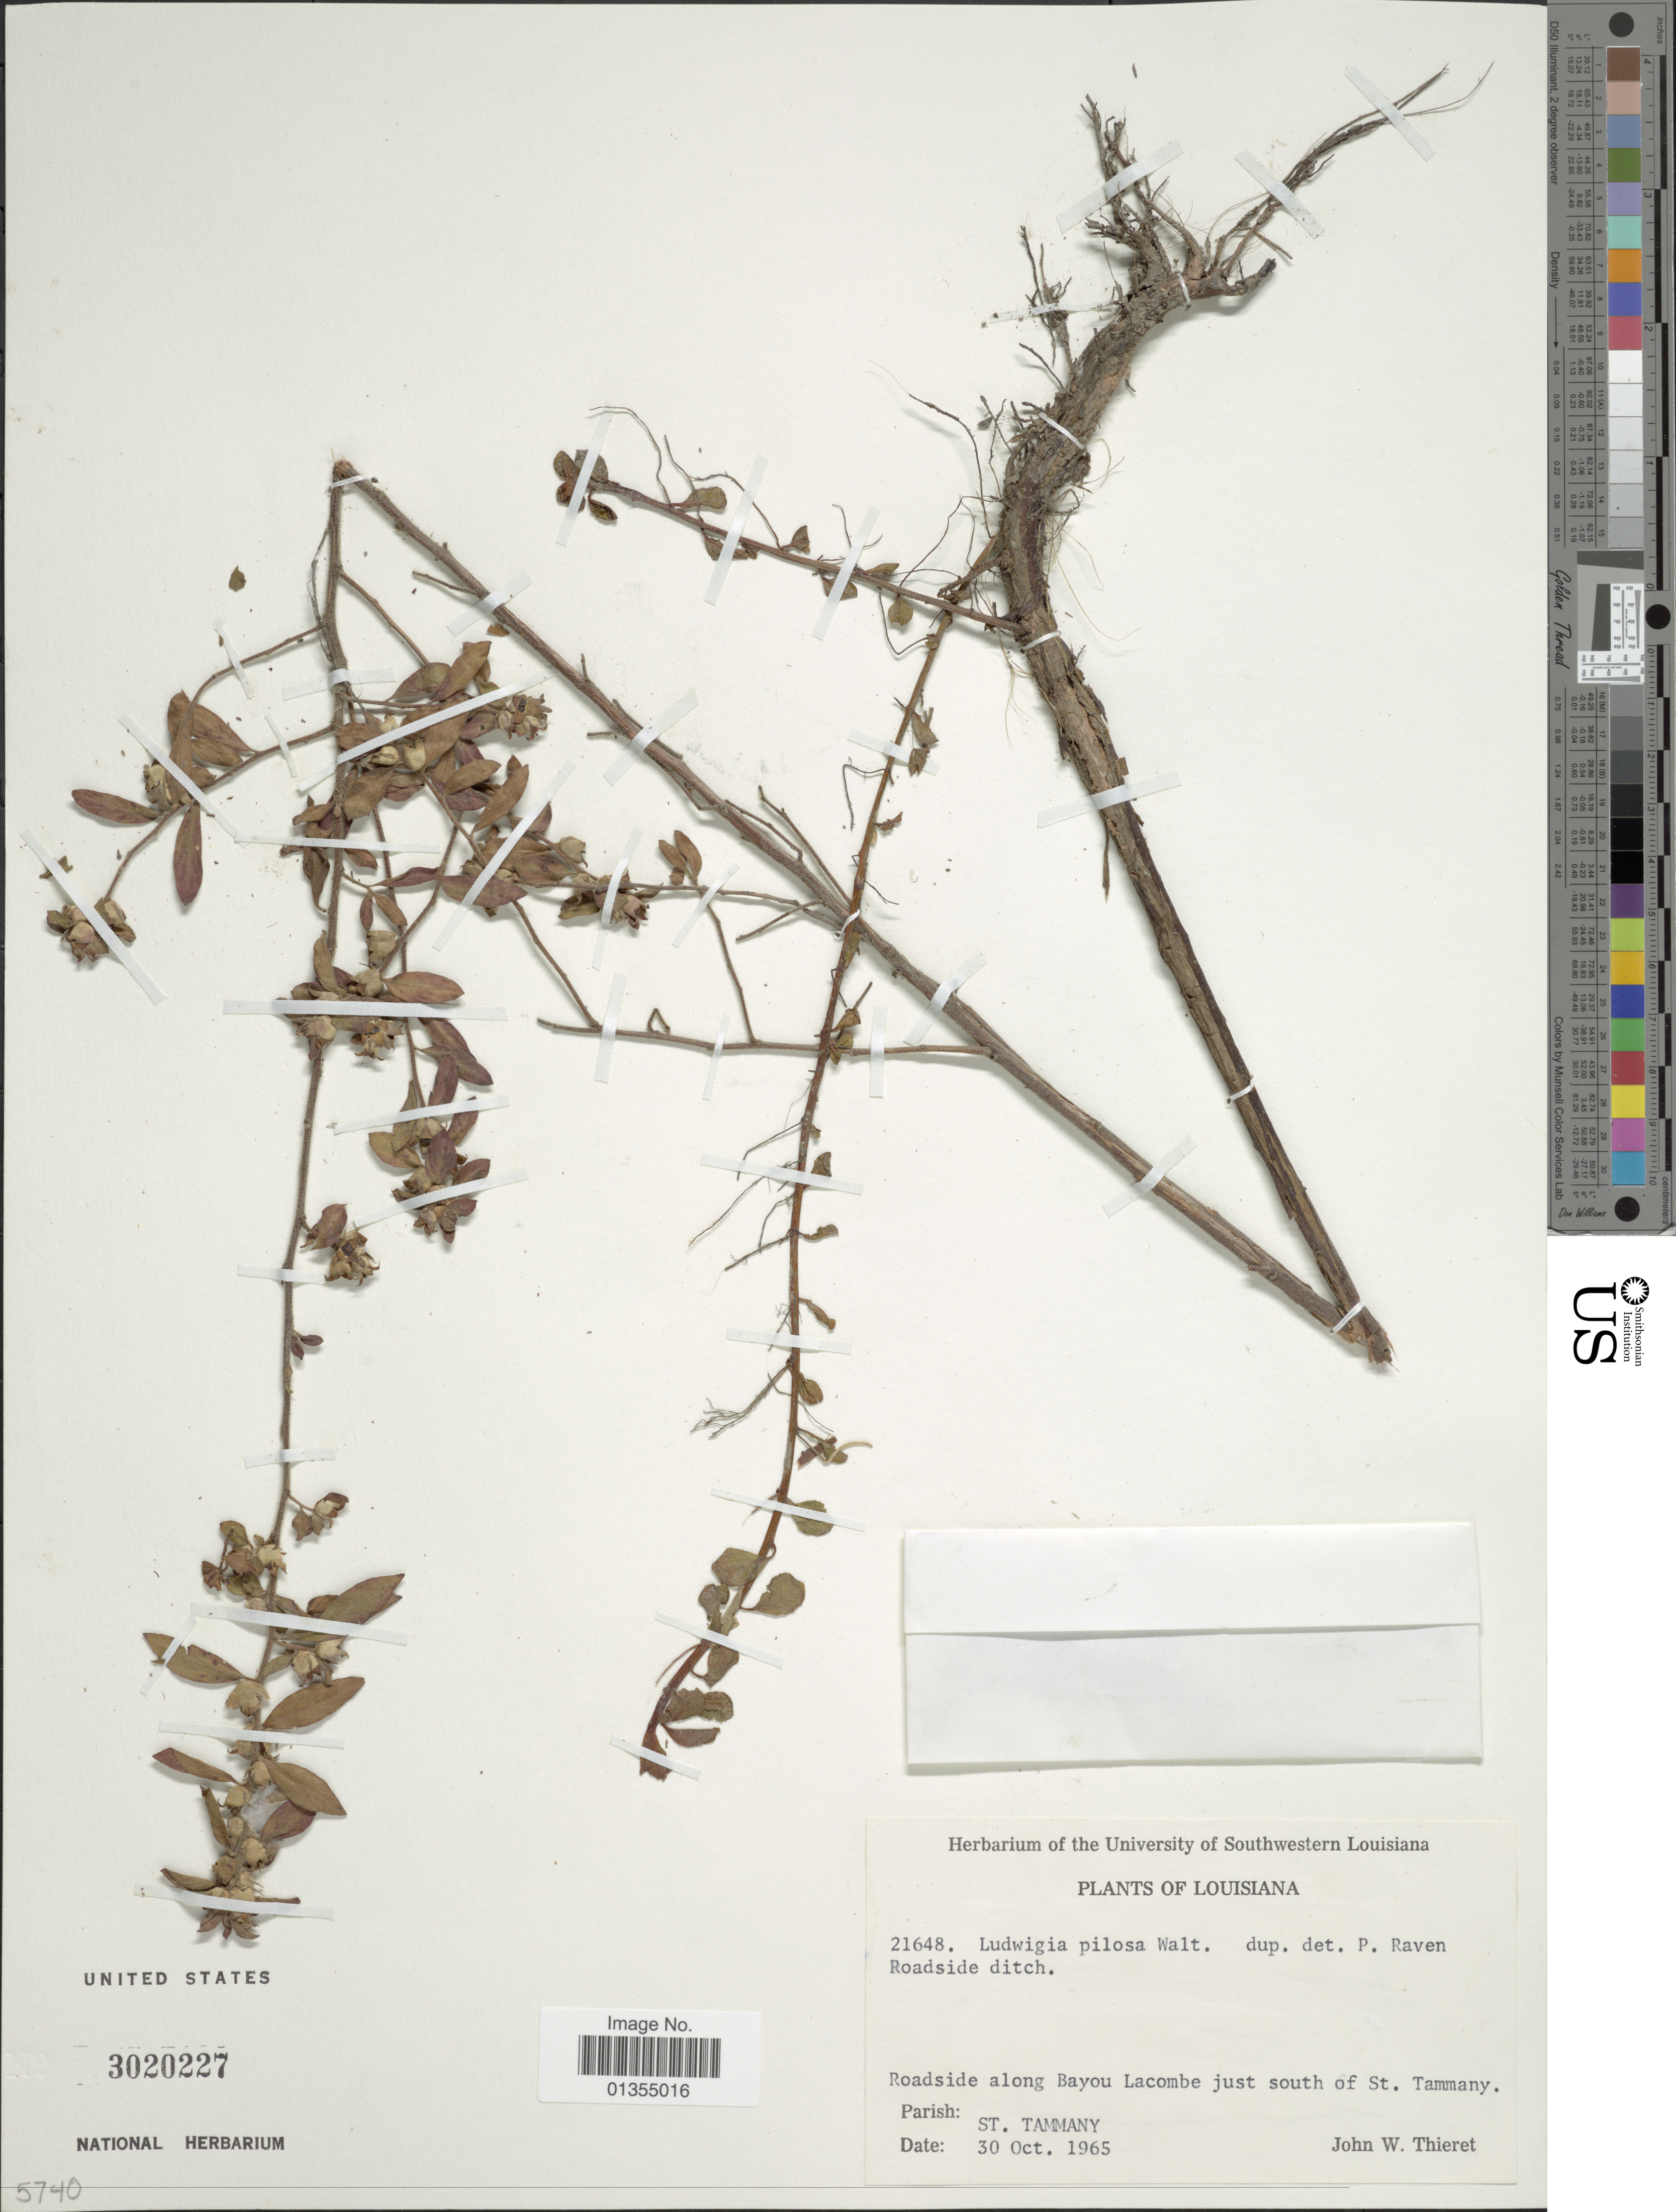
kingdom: Plantae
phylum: Tracheophyta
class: Magnoliopsida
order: Myrtales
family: Onagraceae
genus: Ludwigia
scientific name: Ludwigia pilosa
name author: Walter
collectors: J. W. Thieret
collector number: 21648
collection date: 1965-10-30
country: United States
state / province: Louisiana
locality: Roadside along Bayou Lacombe just south of St. Tammany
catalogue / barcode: US 3020227